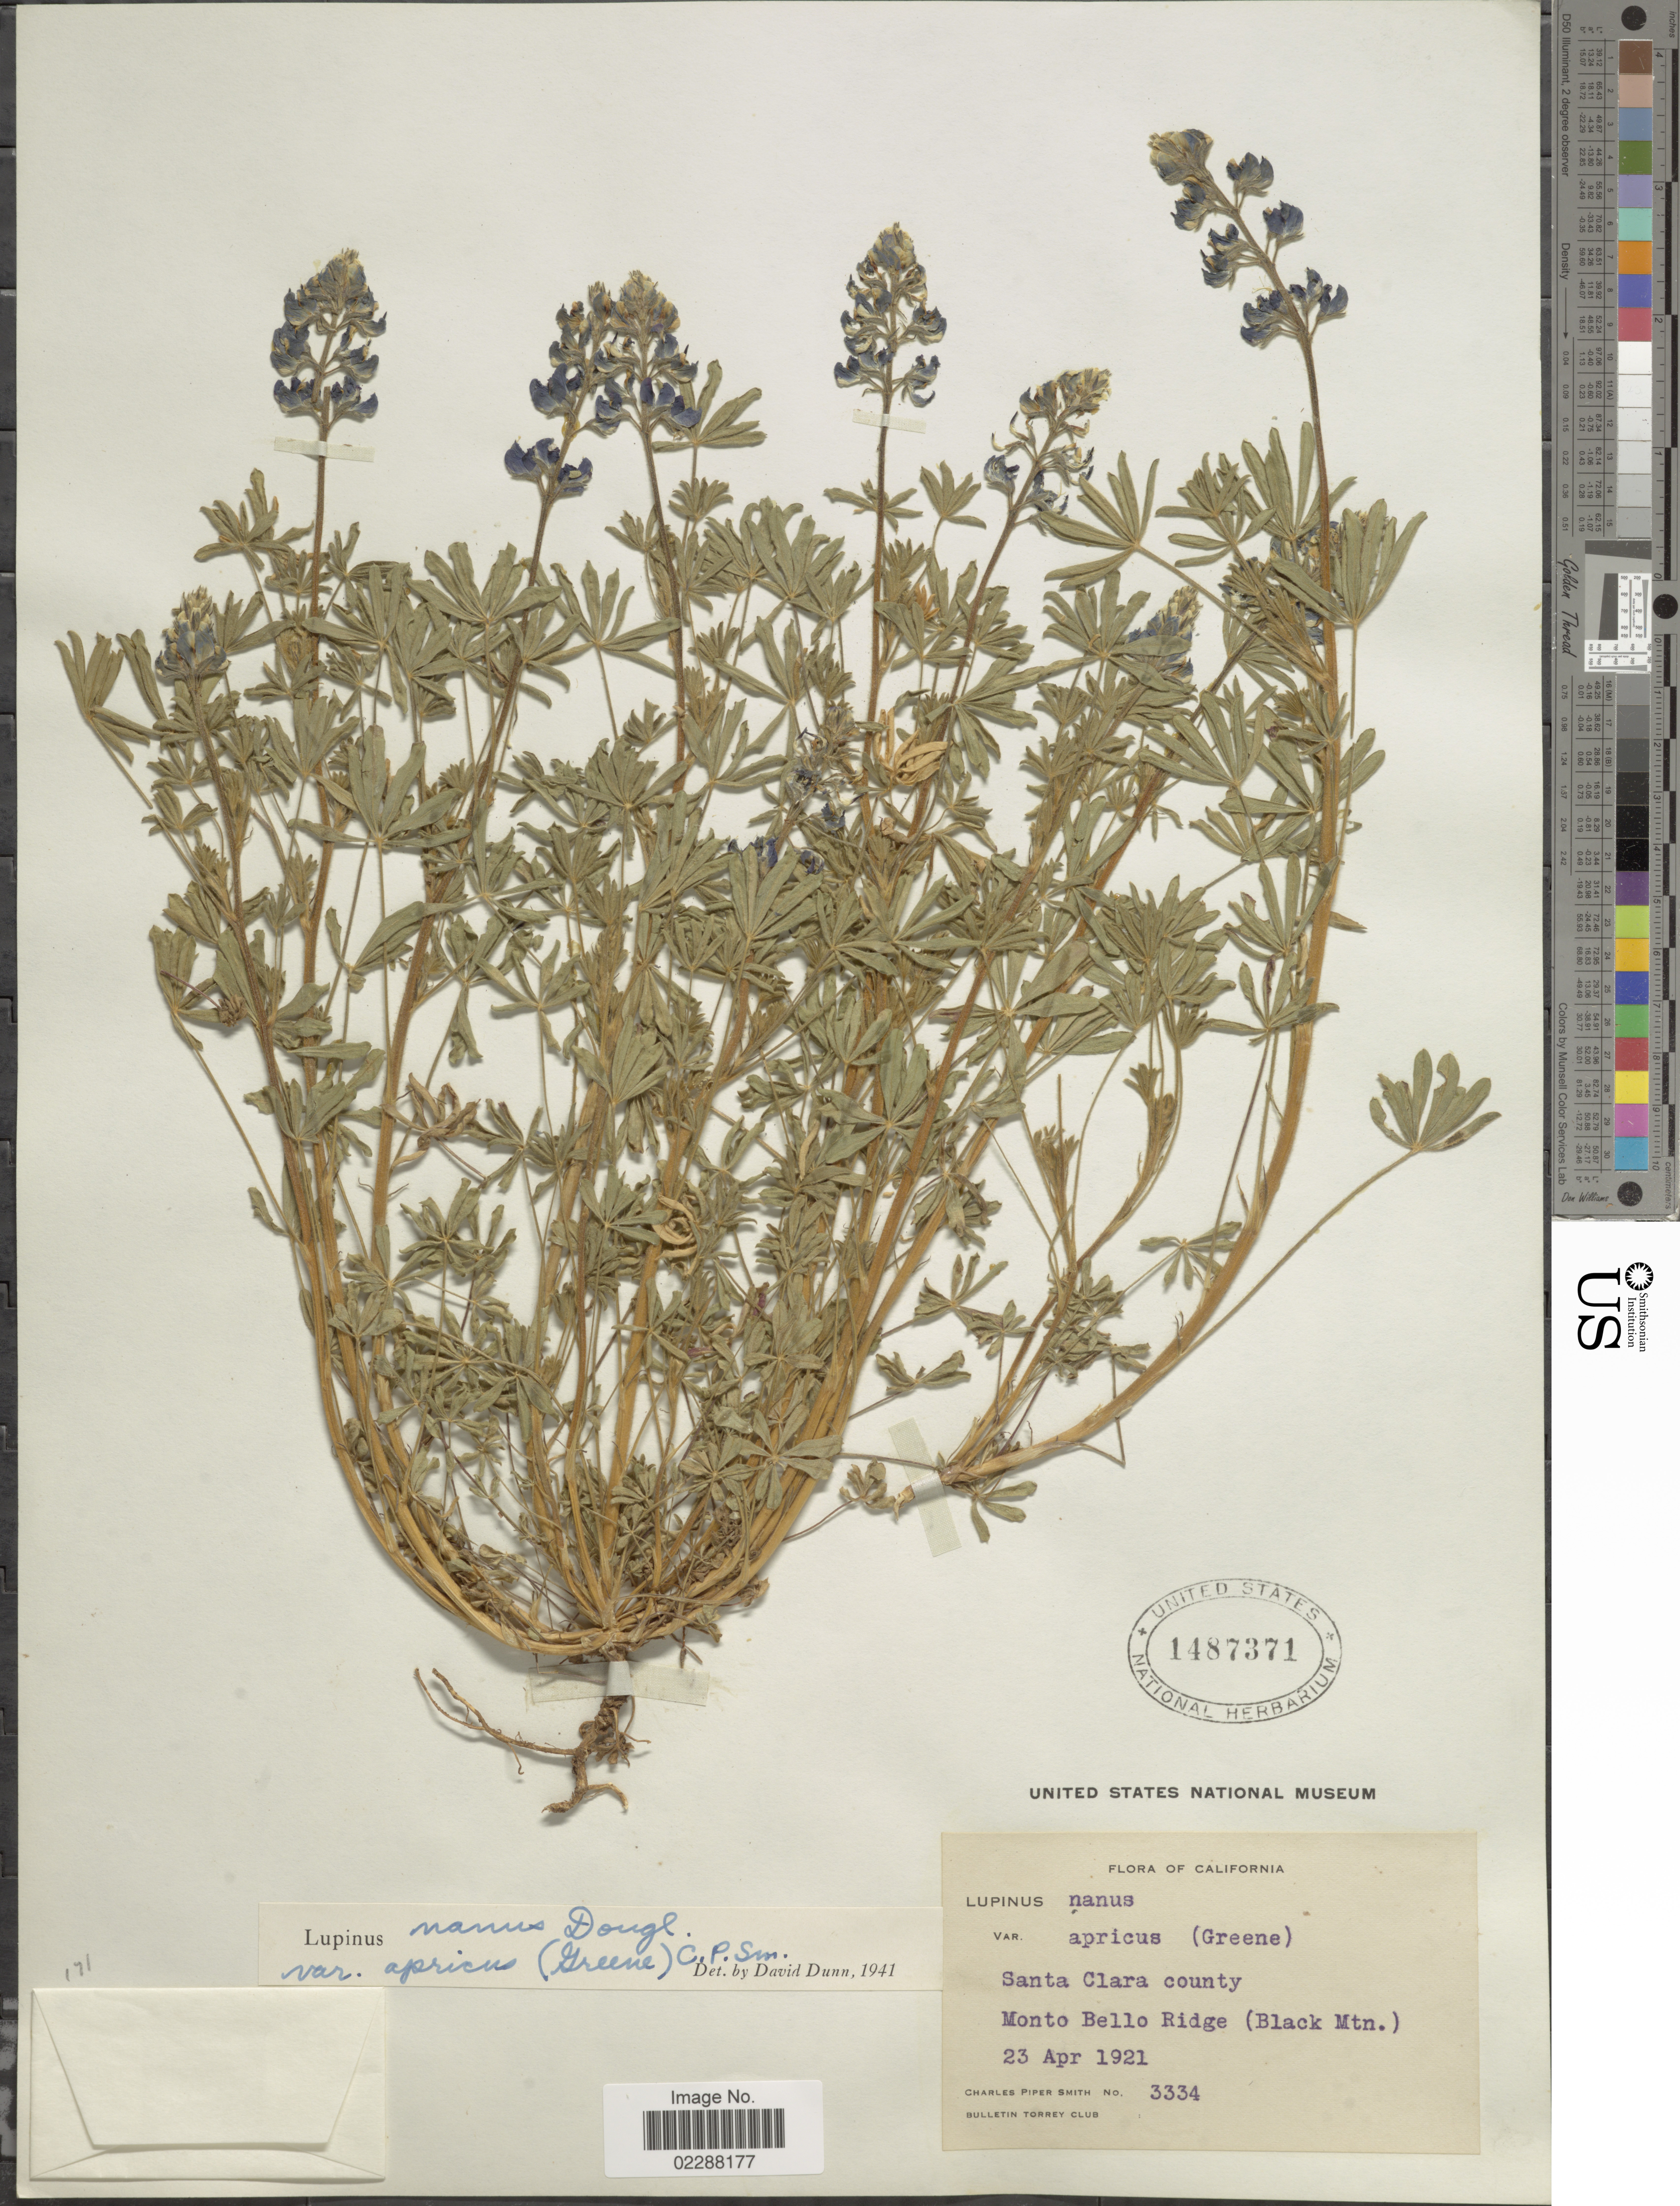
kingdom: Plantae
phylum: Tracheophyta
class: Magnoliopsida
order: Fabales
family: Fabaceae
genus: Lupinus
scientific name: Lupinus vallicola subsp. apricus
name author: (Greene) D.B. Dunn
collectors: C. P. Smith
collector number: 3334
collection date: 1921-04-23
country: United States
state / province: California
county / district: Santa Clara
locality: Santa Clara County, Monto Bello Ridge (Black Mtn)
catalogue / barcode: US 1487371